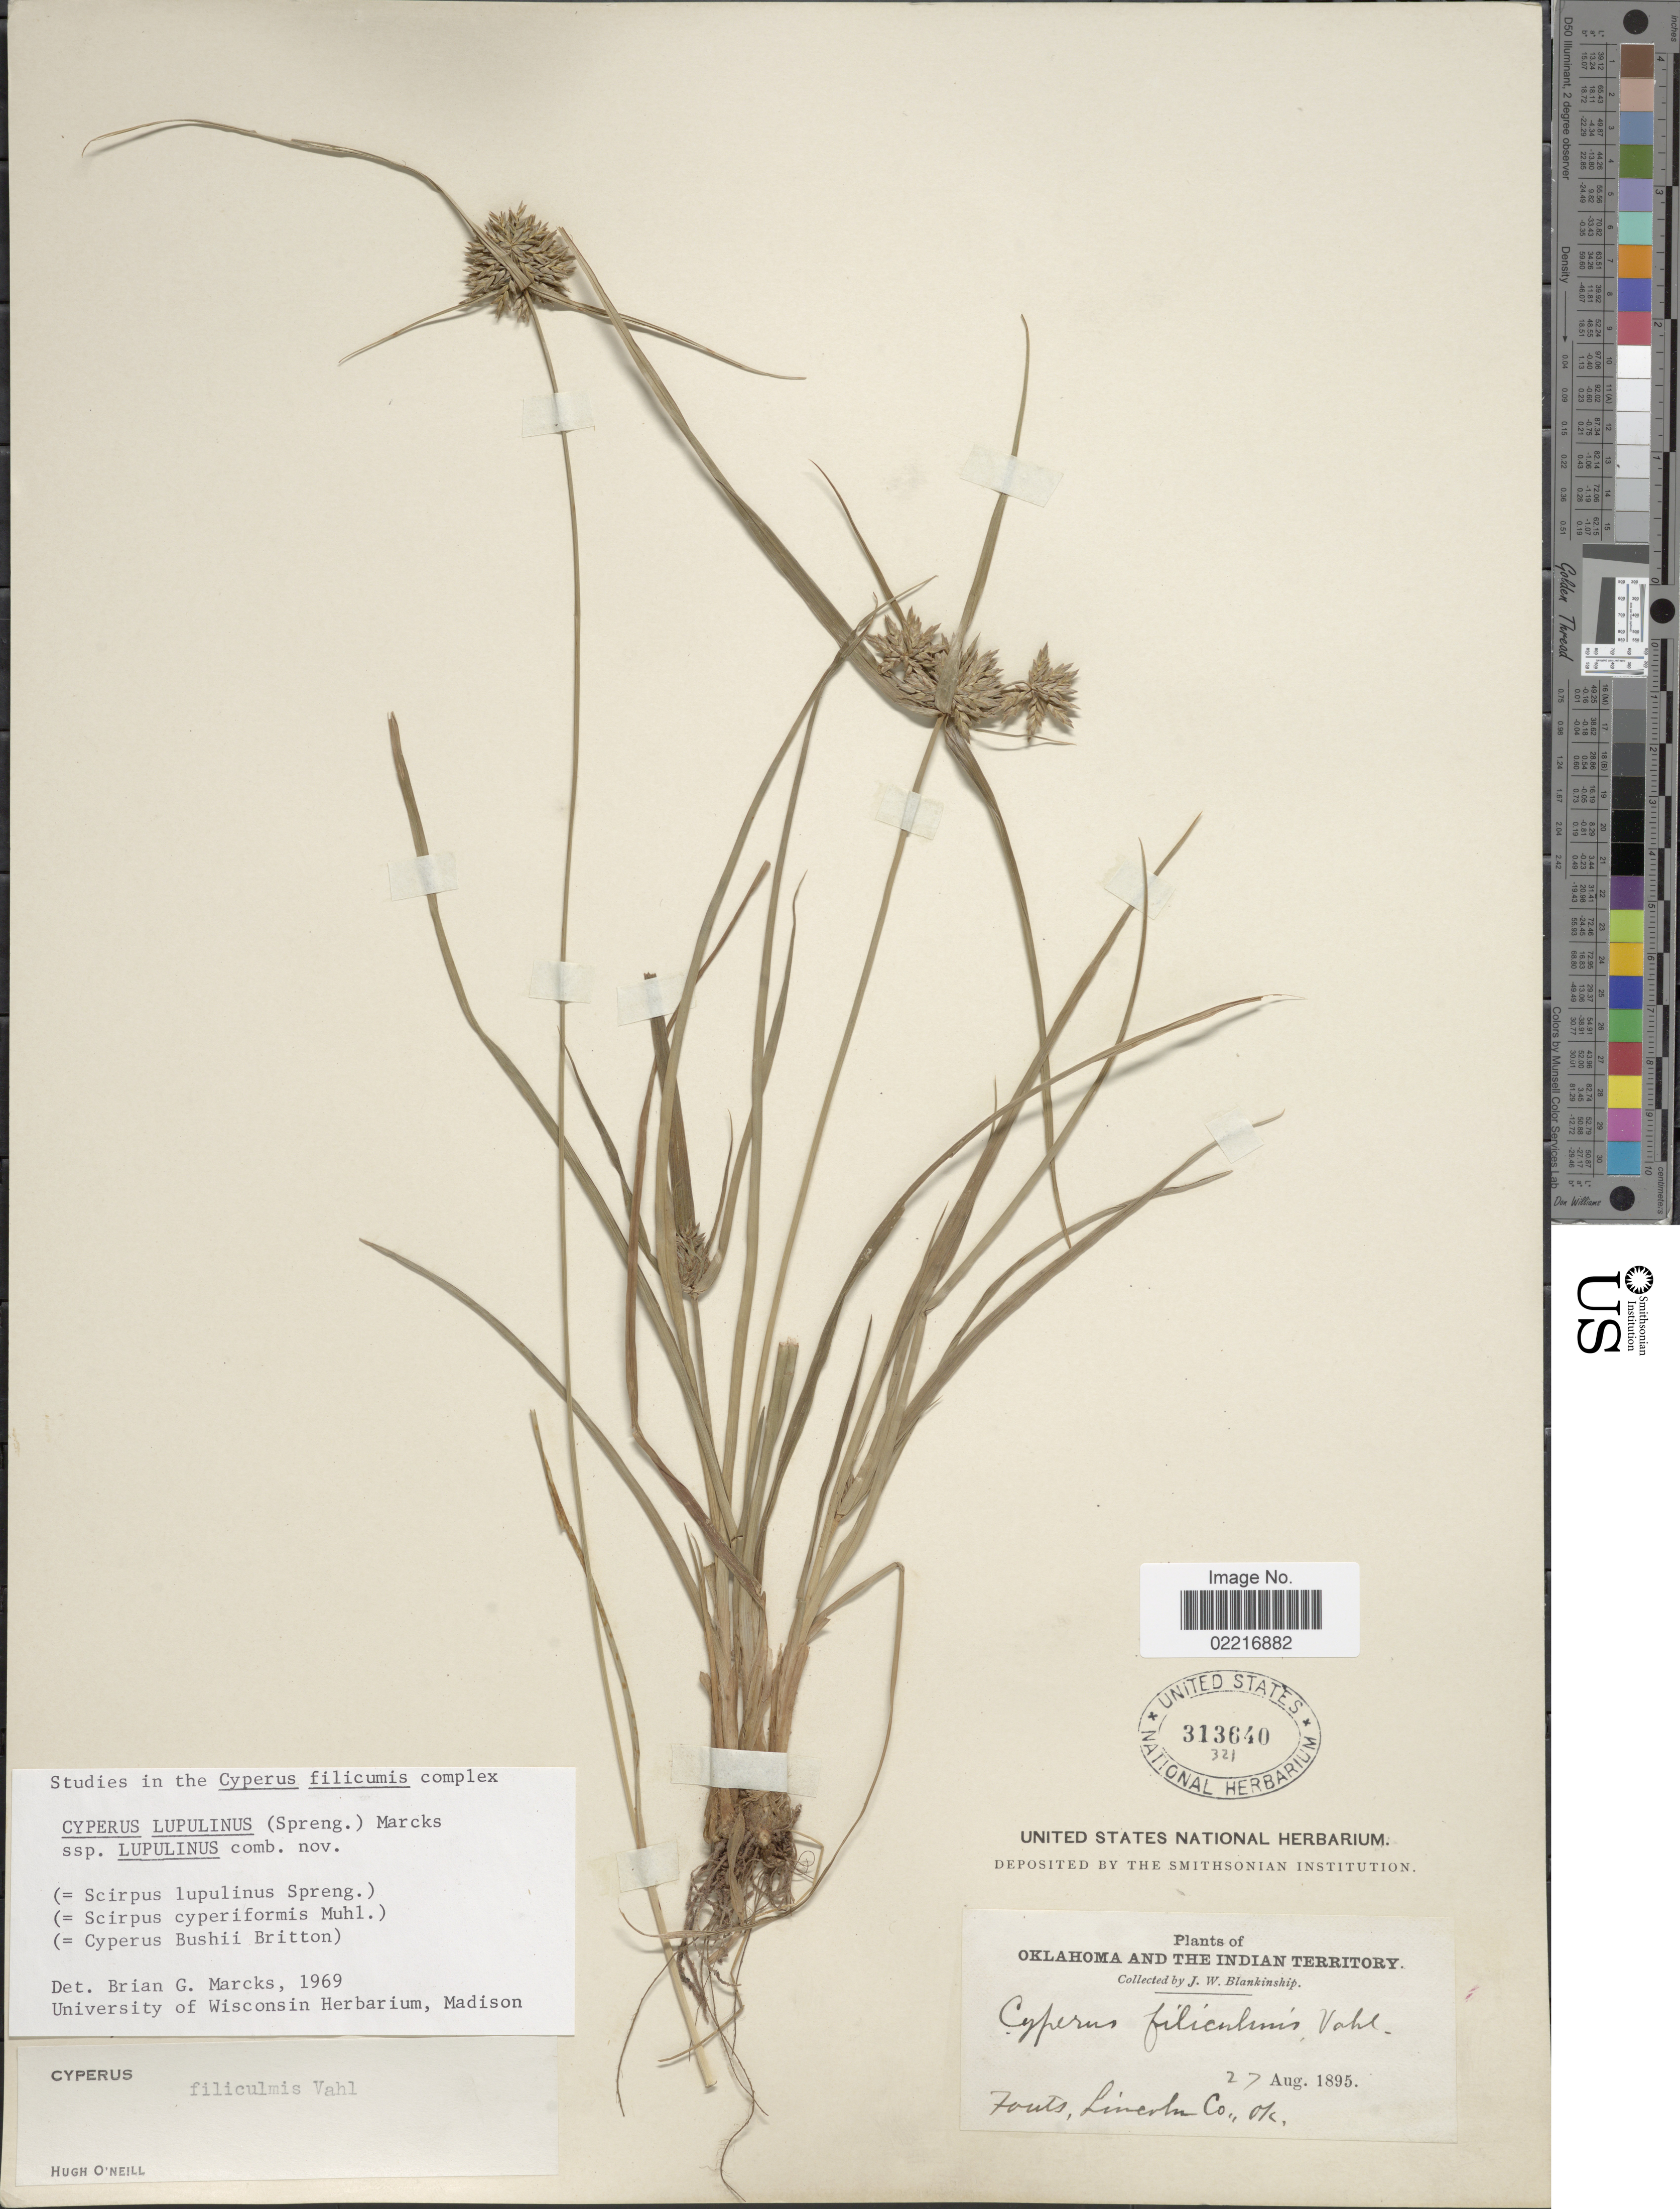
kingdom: Plantae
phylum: Tracheophyta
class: Liliopsida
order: Poales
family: Cyperaceae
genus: Cyperus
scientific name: Cyperus lupulinus subsp. lupulinus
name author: (Spreng.) Marcks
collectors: J. W. Blankinship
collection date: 1895-08-27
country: United States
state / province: Oklahoma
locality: Oklahoma and the Indian Territory, Fouts, Lincoln Co. [interpreted]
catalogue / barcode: US 313640